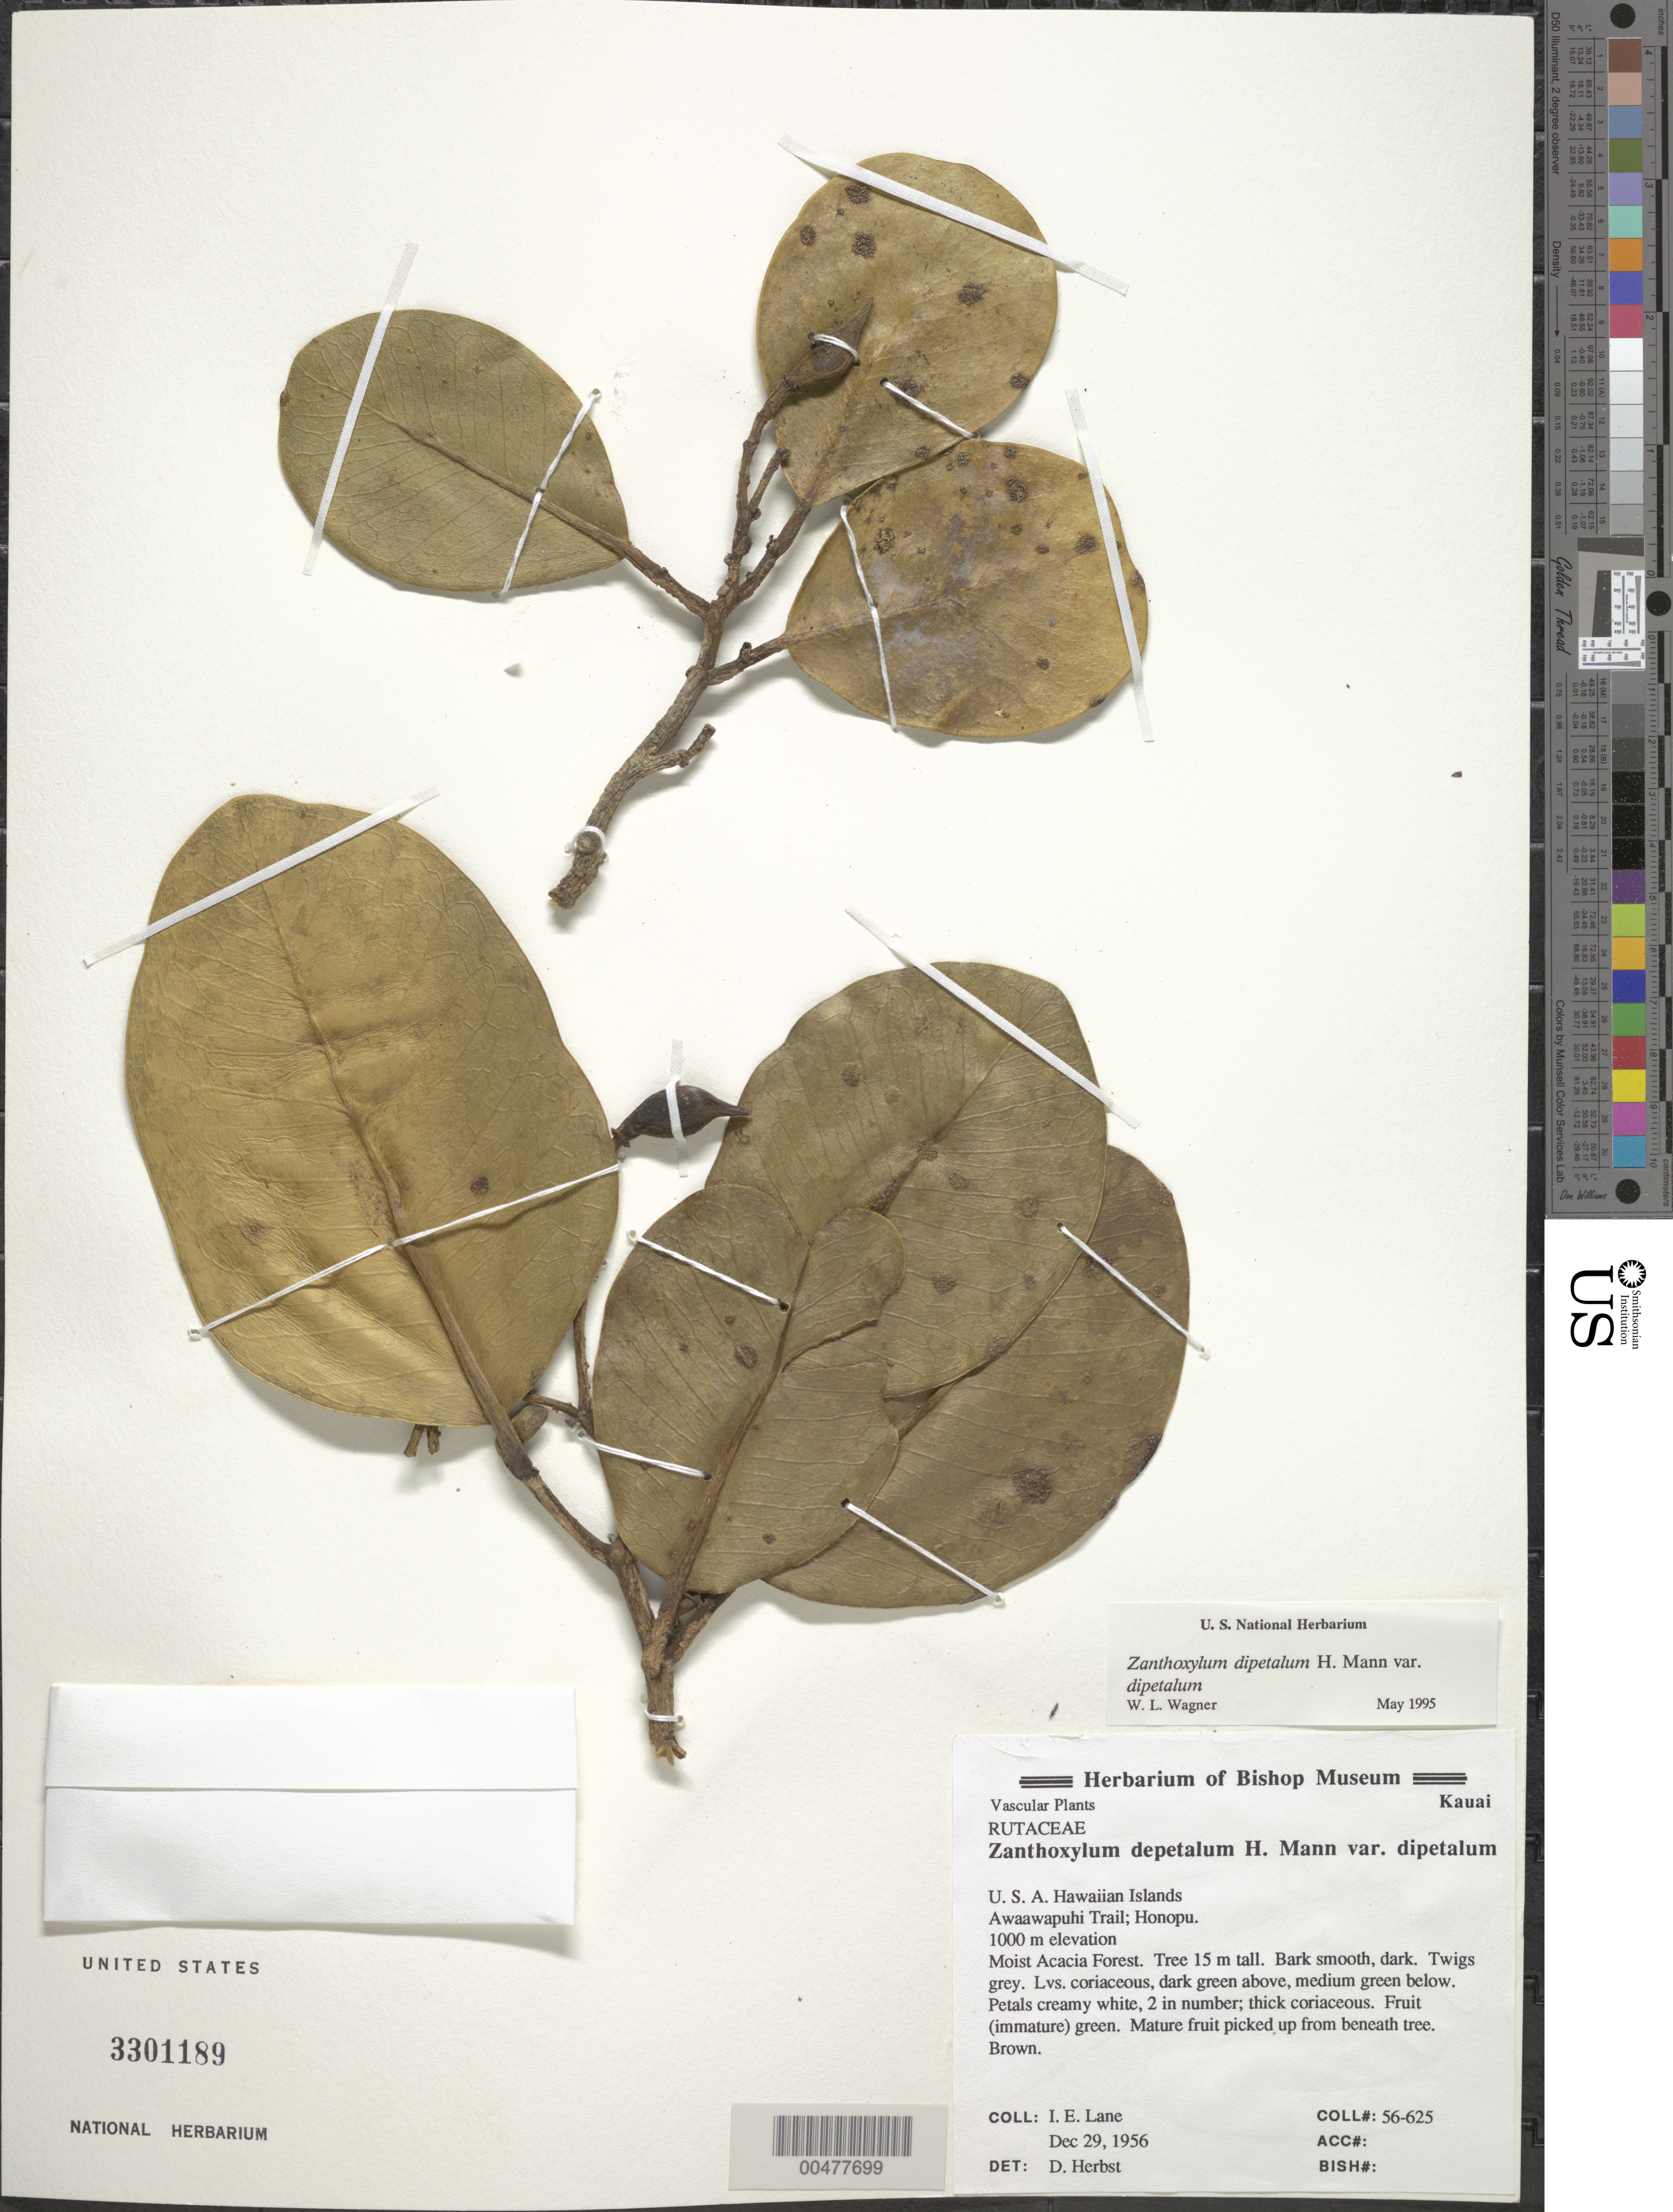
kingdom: Plantae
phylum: Tracheophyta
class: Magnoliopsida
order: Sapindales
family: Rutaceae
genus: Zanthoxylum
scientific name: Zanthoxylum dipetalum var. dipetalum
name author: H. Mann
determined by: Wagner, W. L., (BOT), Smithsonian Institution - National Museum of Natural History (UNITED STATES)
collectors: I. Lane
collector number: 56-625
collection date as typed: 29 Dec 1956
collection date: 1956-12-29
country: United States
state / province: Hawaii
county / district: Kauai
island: Kaua'i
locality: Awaawapuhi Trail, Honopu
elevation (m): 1000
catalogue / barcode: US 3301189